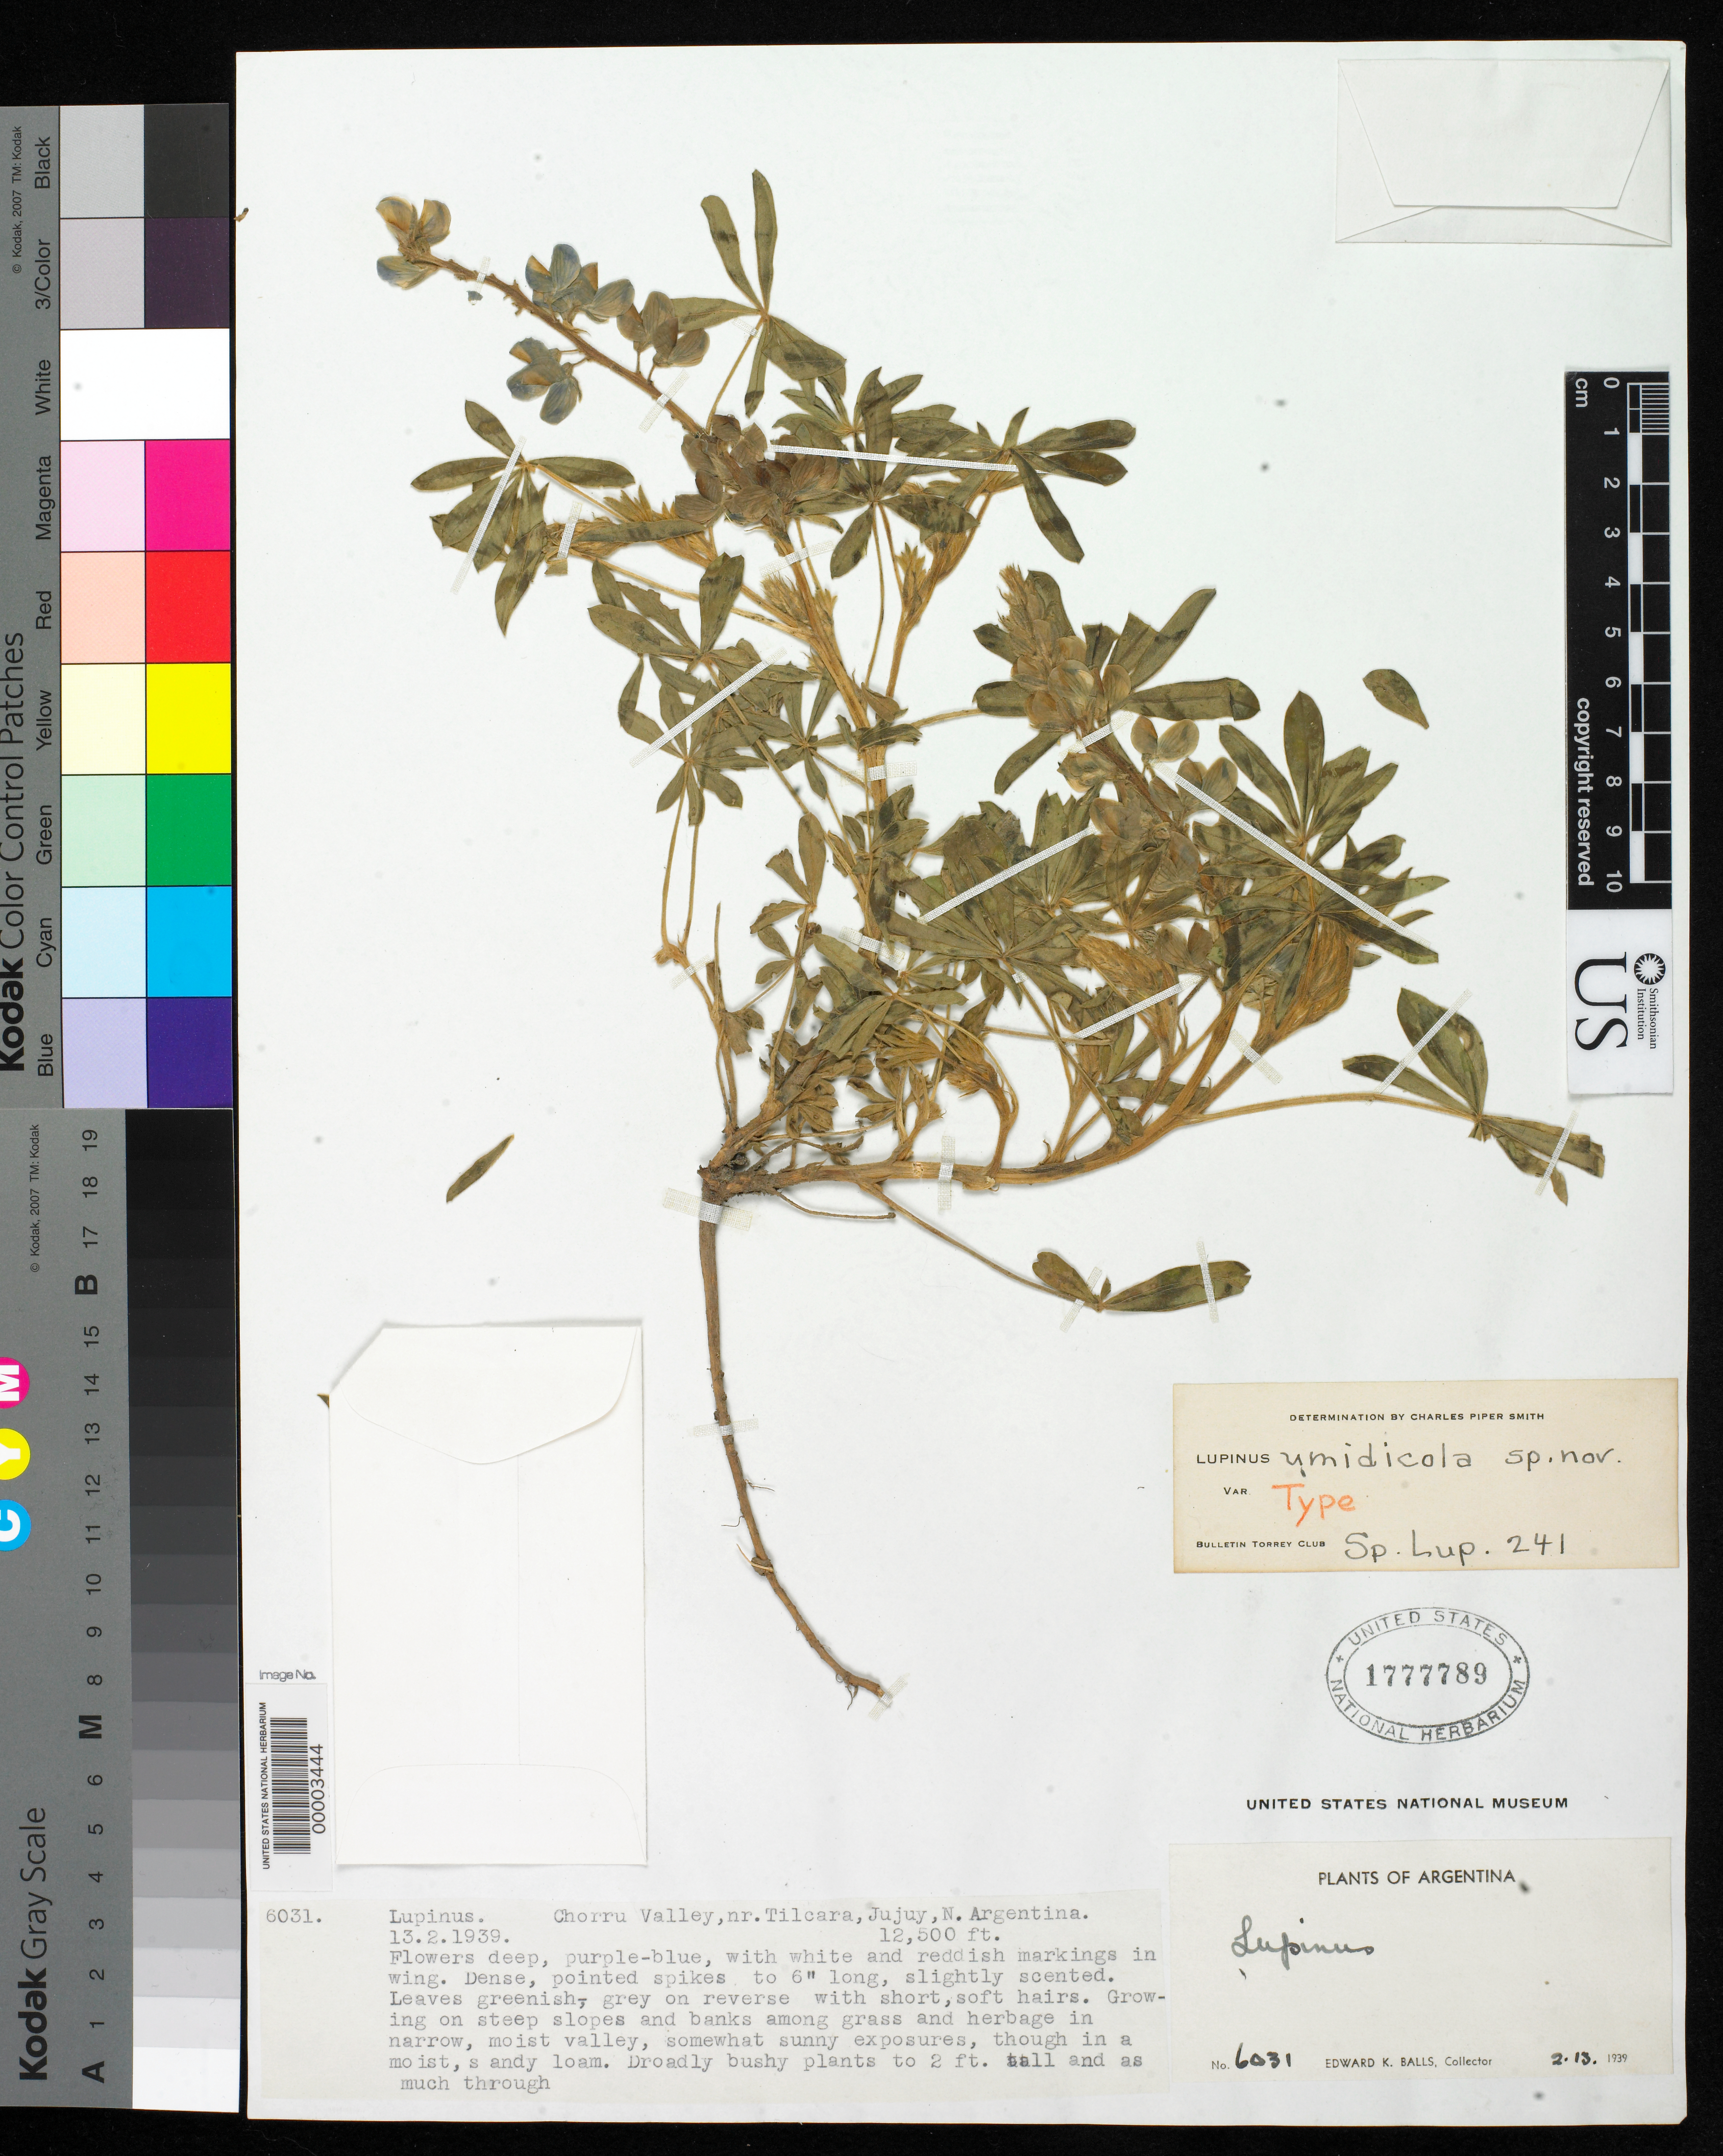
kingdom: Plantae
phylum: Tracheophyta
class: Magnoliopsida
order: Fabales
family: Fabaceae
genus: Lupinus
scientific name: Lupinus umidicola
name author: C.P. Sm.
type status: Holotype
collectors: E. K. Balls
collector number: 6031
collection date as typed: Feb 1939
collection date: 1939-02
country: Argentina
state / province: Jujuy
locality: Chorru Valley, near Tilcara.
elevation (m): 3810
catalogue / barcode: US 1777789